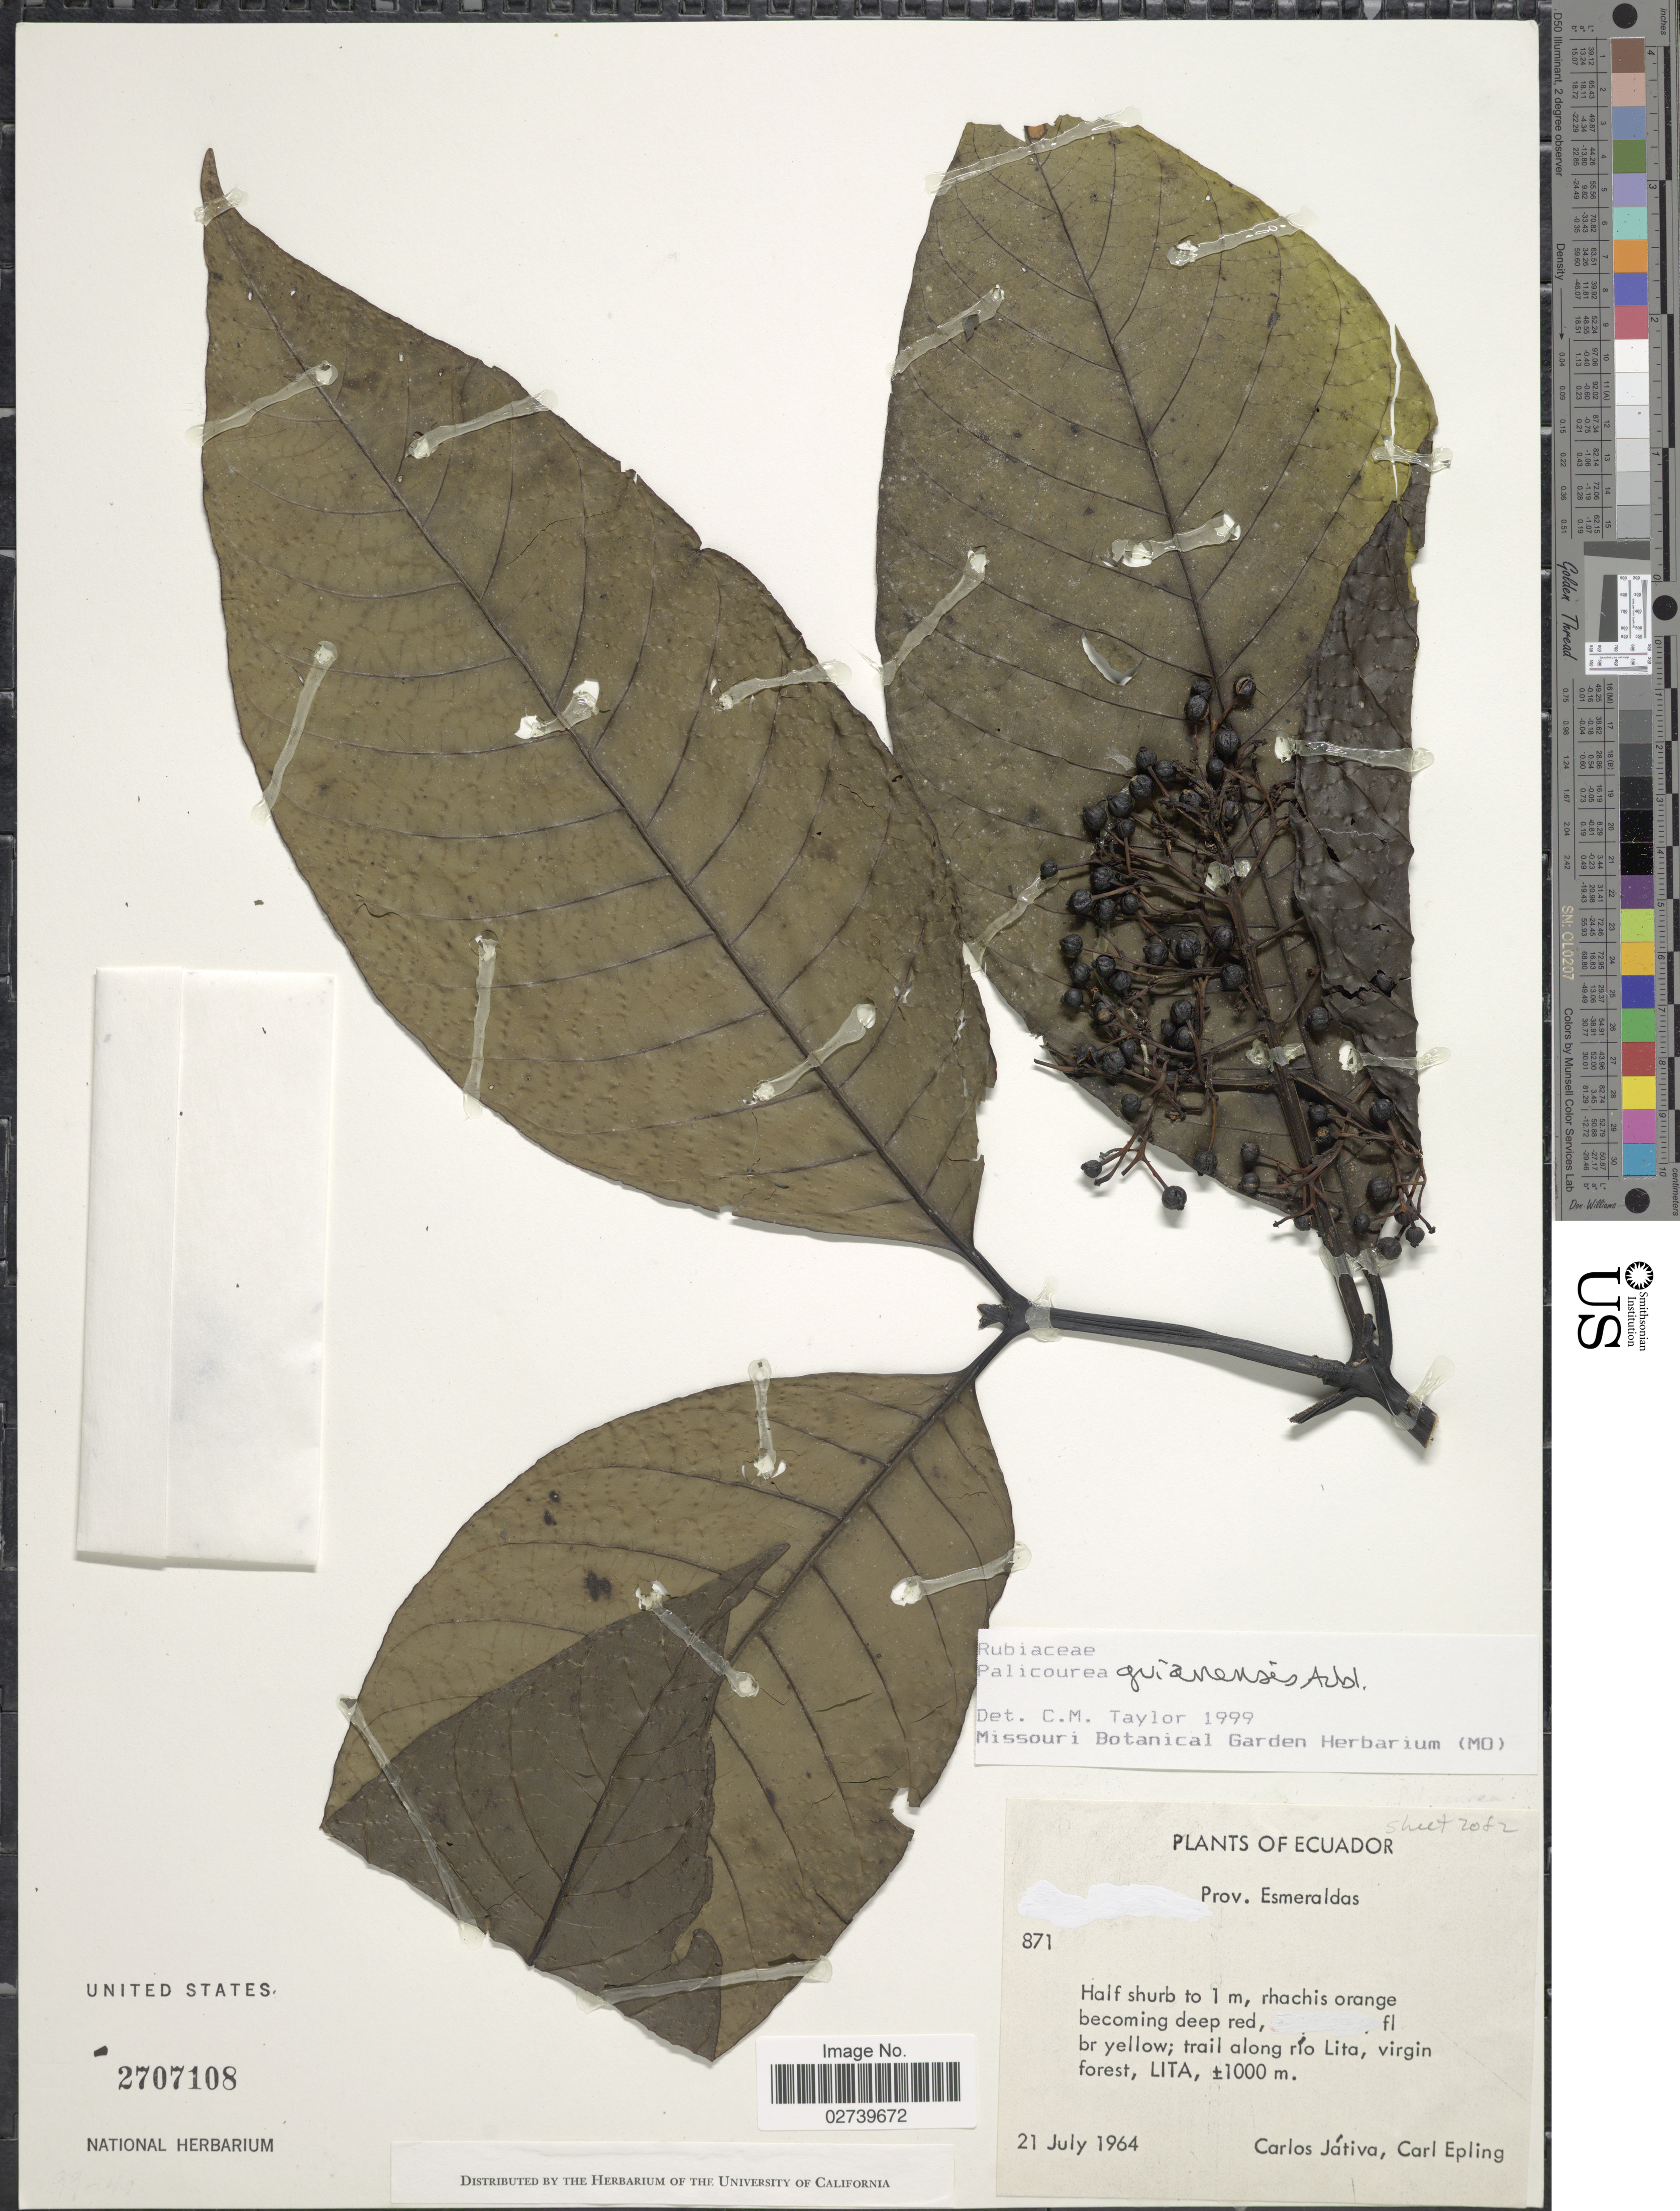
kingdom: Plantae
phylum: Tracheophyta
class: Magnoliopsida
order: Gentianales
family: Rubiaceae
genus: Palicourea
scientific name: Palicourea guianensis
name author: Aubl.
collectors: C. D. Játiva & C. C. Epling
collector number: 871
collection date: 1964-07-21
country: Ecuador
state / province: Esmeraldas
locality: Trail along rio Lita, virgin forest, Lita.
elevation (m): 1000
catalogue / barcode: US 2707108